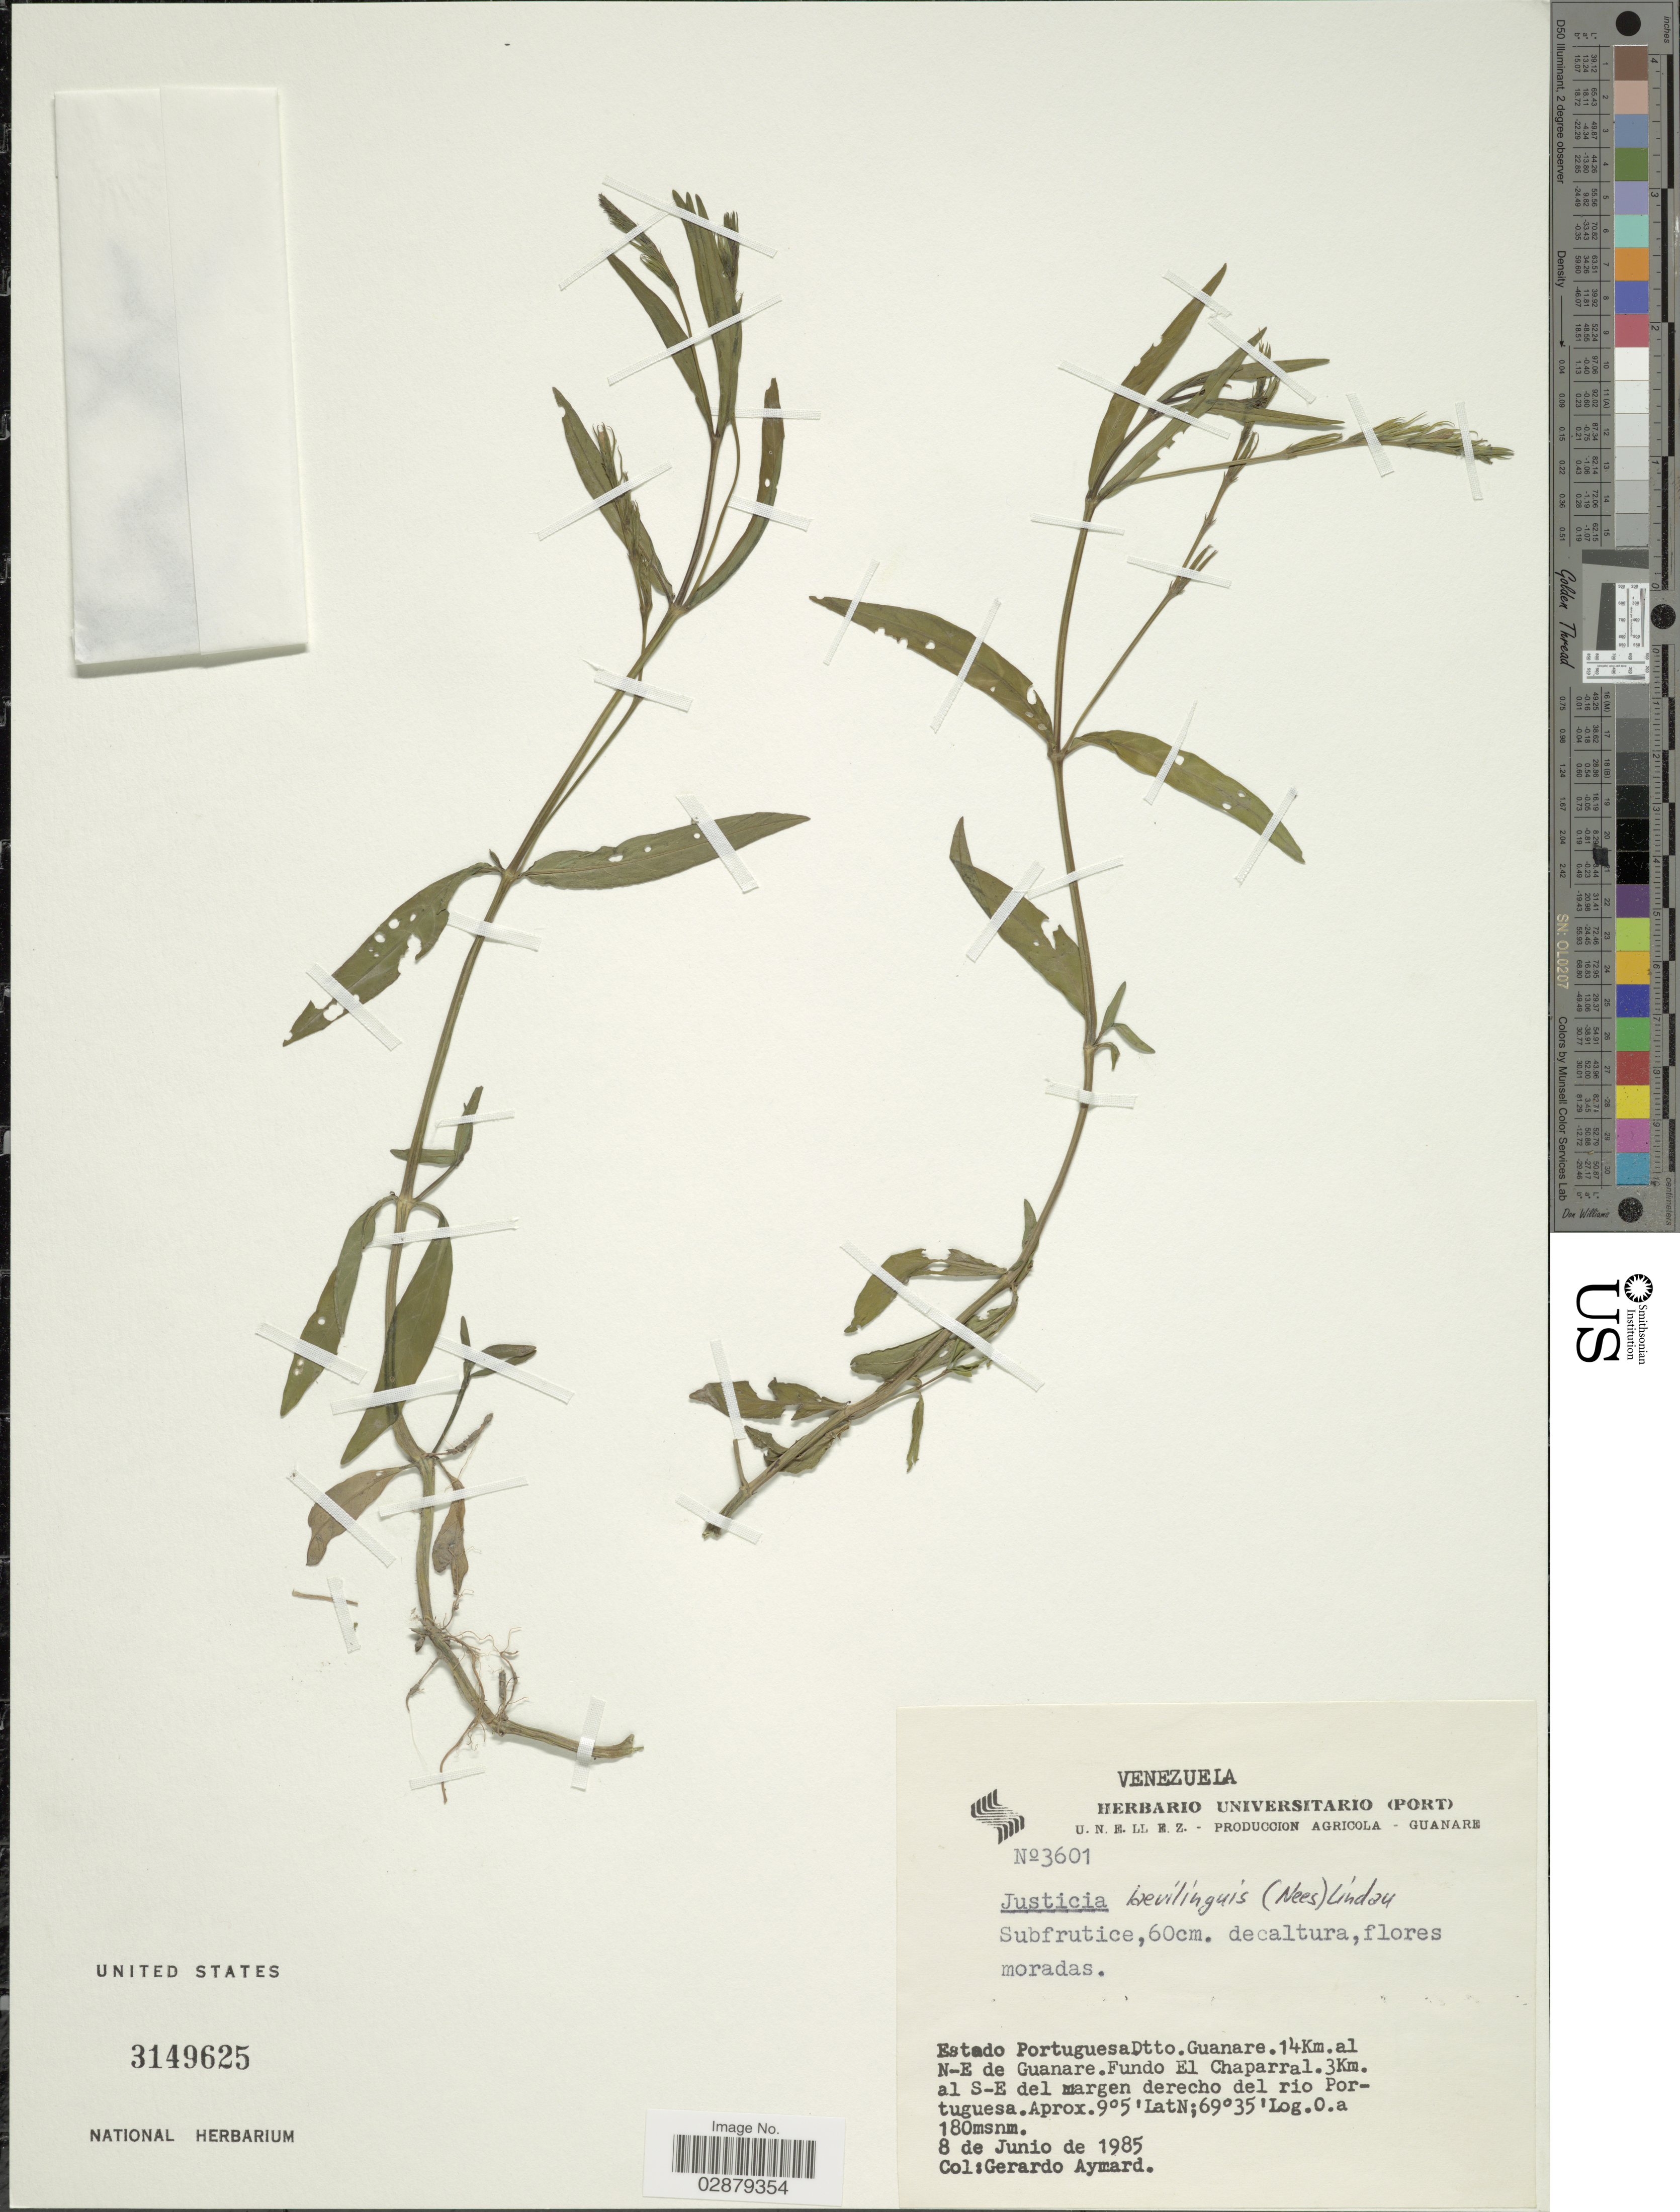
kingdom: Plantae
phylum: Tracheophyta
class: Magnoliopsida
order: Lamiales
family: Acanthaceae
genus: Justicia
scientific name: Justicia laevilinguis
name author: (Nees) Lindau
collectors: G. A. Aymard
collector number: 3601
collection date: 1985-06-08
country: Venezuela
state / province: Portuguesa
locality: Dtto. Guanare. 14Km. al N-E de Guanare. Fundo El Chaparral. 3Km. al S-E del margen derecho del rio Portuguesa.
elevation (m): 180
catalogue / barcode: US 3149625